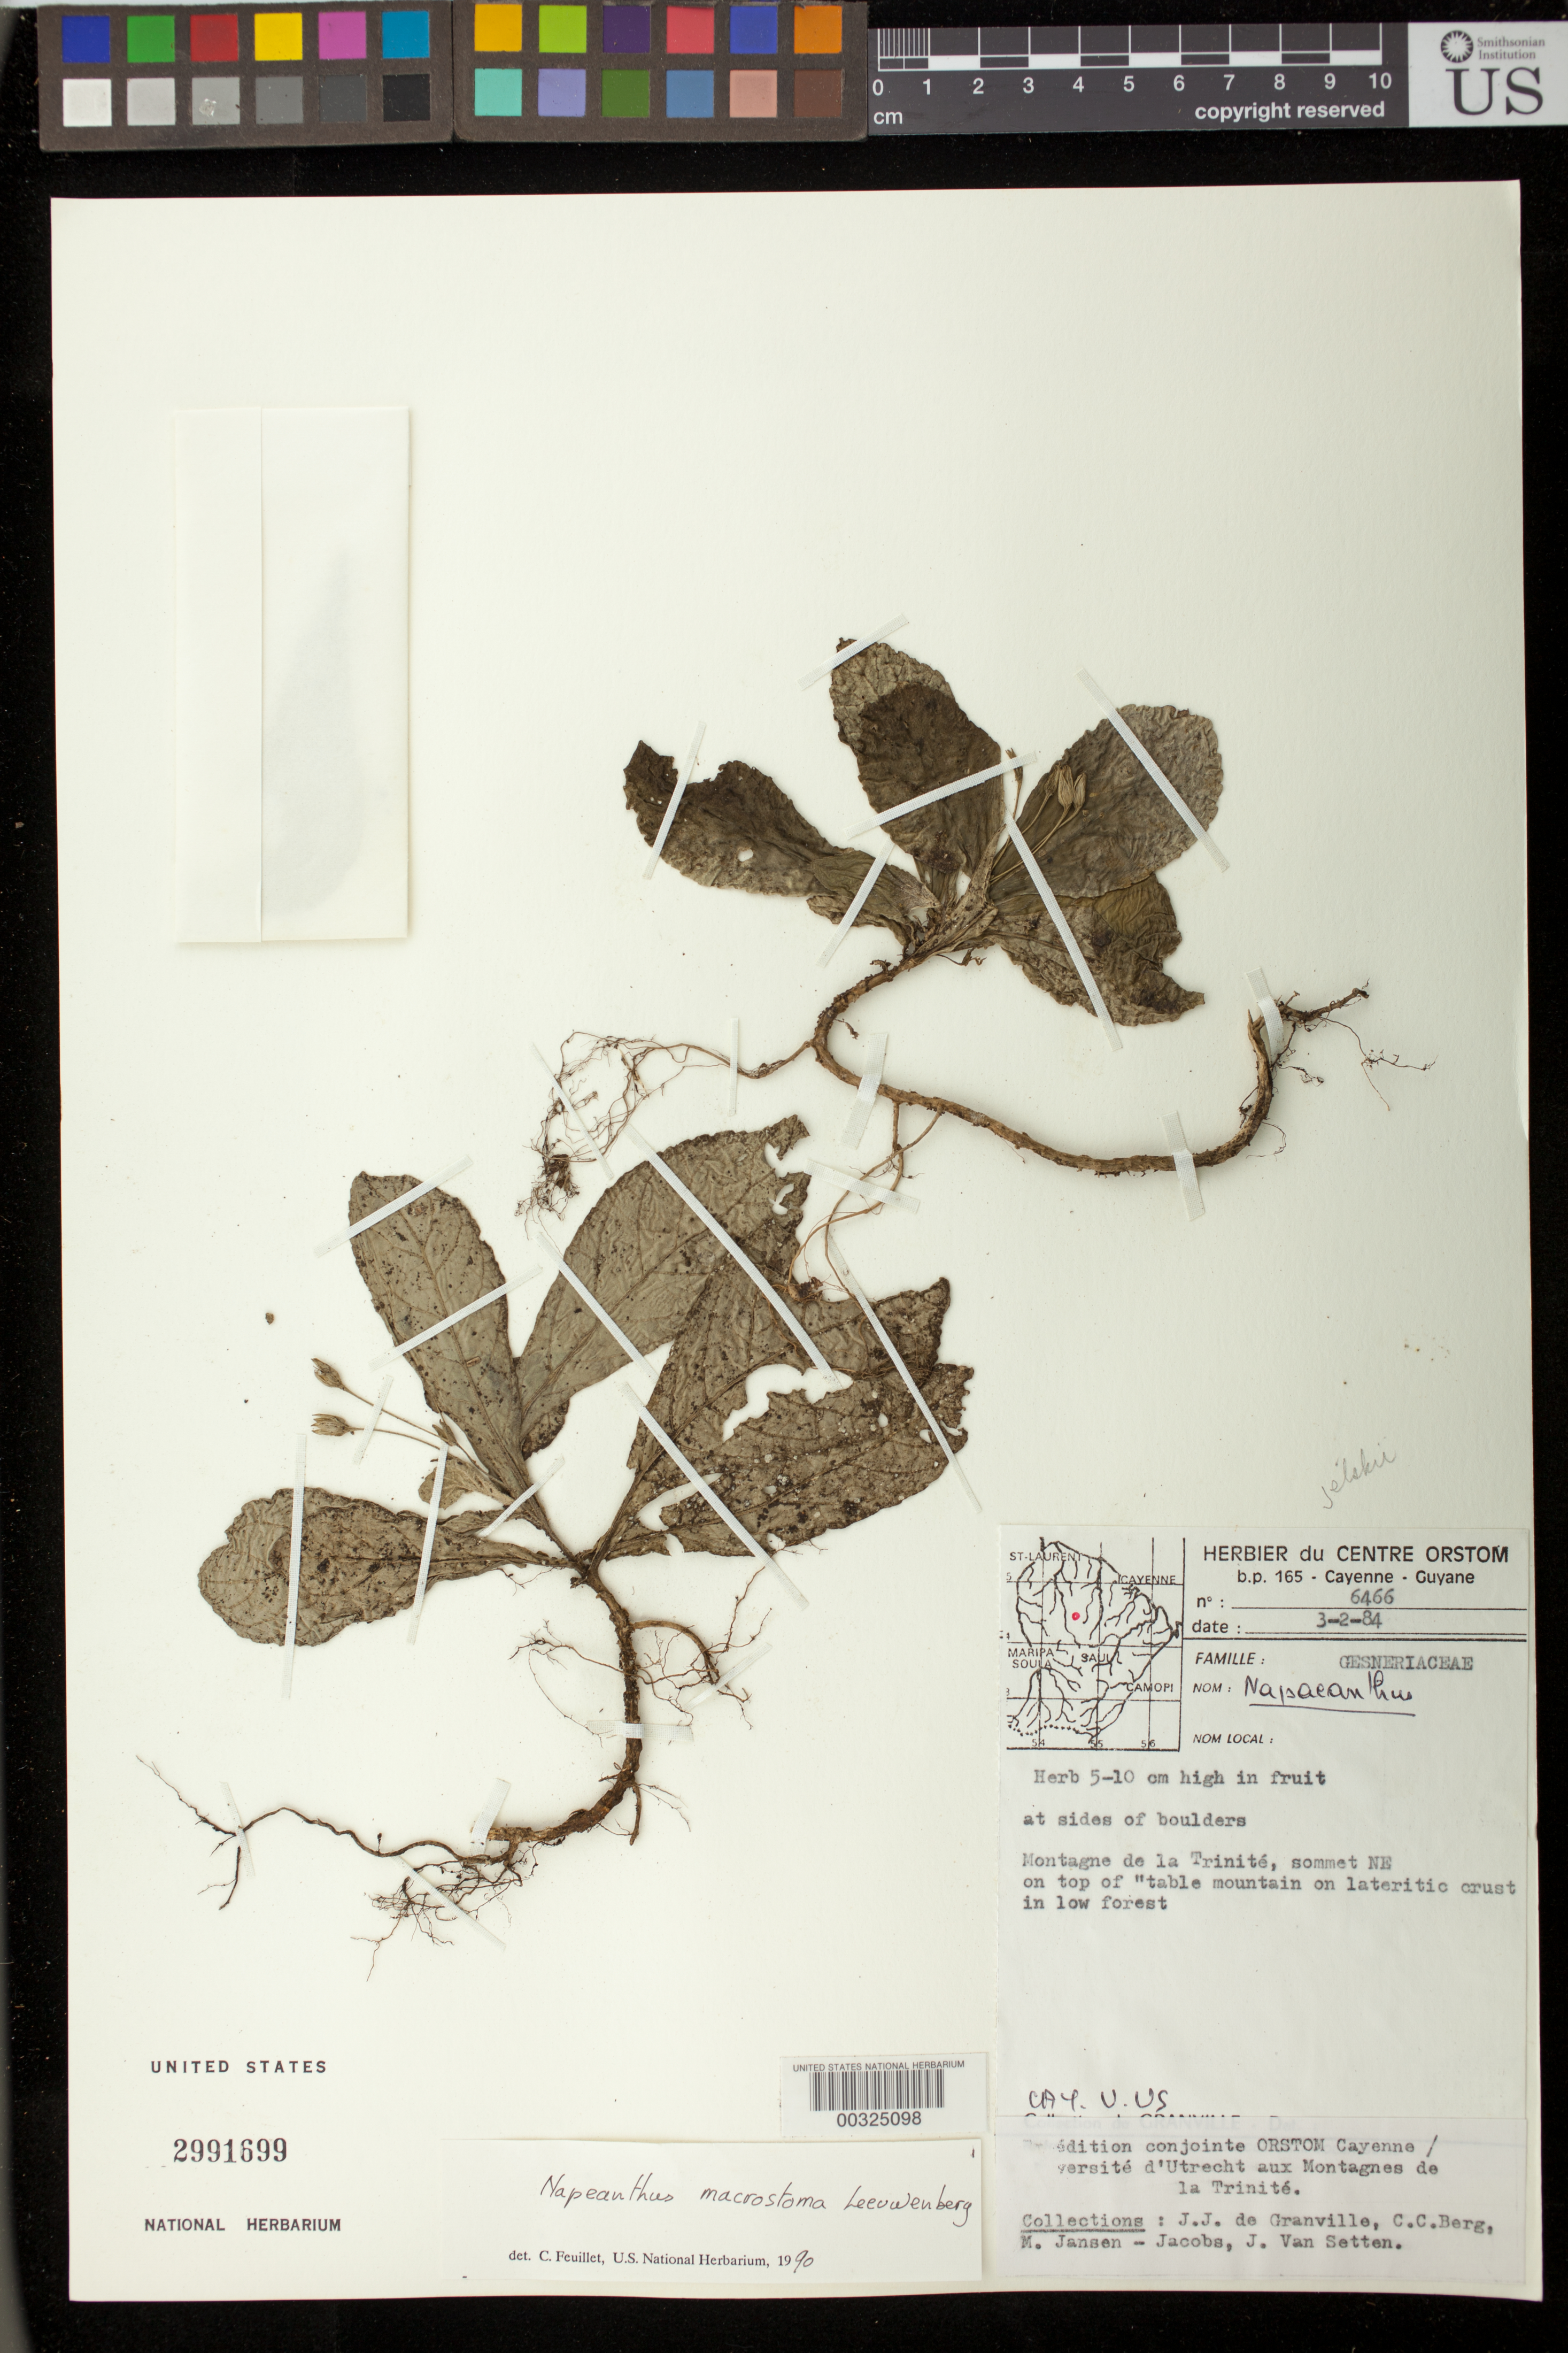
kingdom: Plantae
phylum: Tracheophyta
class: Magnoliopsida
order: Lamiales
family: Gesneriaceae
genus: Napeanthus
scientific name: Napeanthus macrostoma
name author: Leeuwenb.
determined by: Feuillet, C.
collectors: J.-J. de Granville, C. C. Berg, M. J. Jansen-Jacobs & J. van Setten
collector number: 6466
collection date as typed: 03 Feb 1984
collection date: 1984-02-03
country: French Guiana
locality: Montagne de la Trinité, sommet NE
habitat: On top of table mountain on lateritic crust in low forest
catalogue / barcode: US 2991699